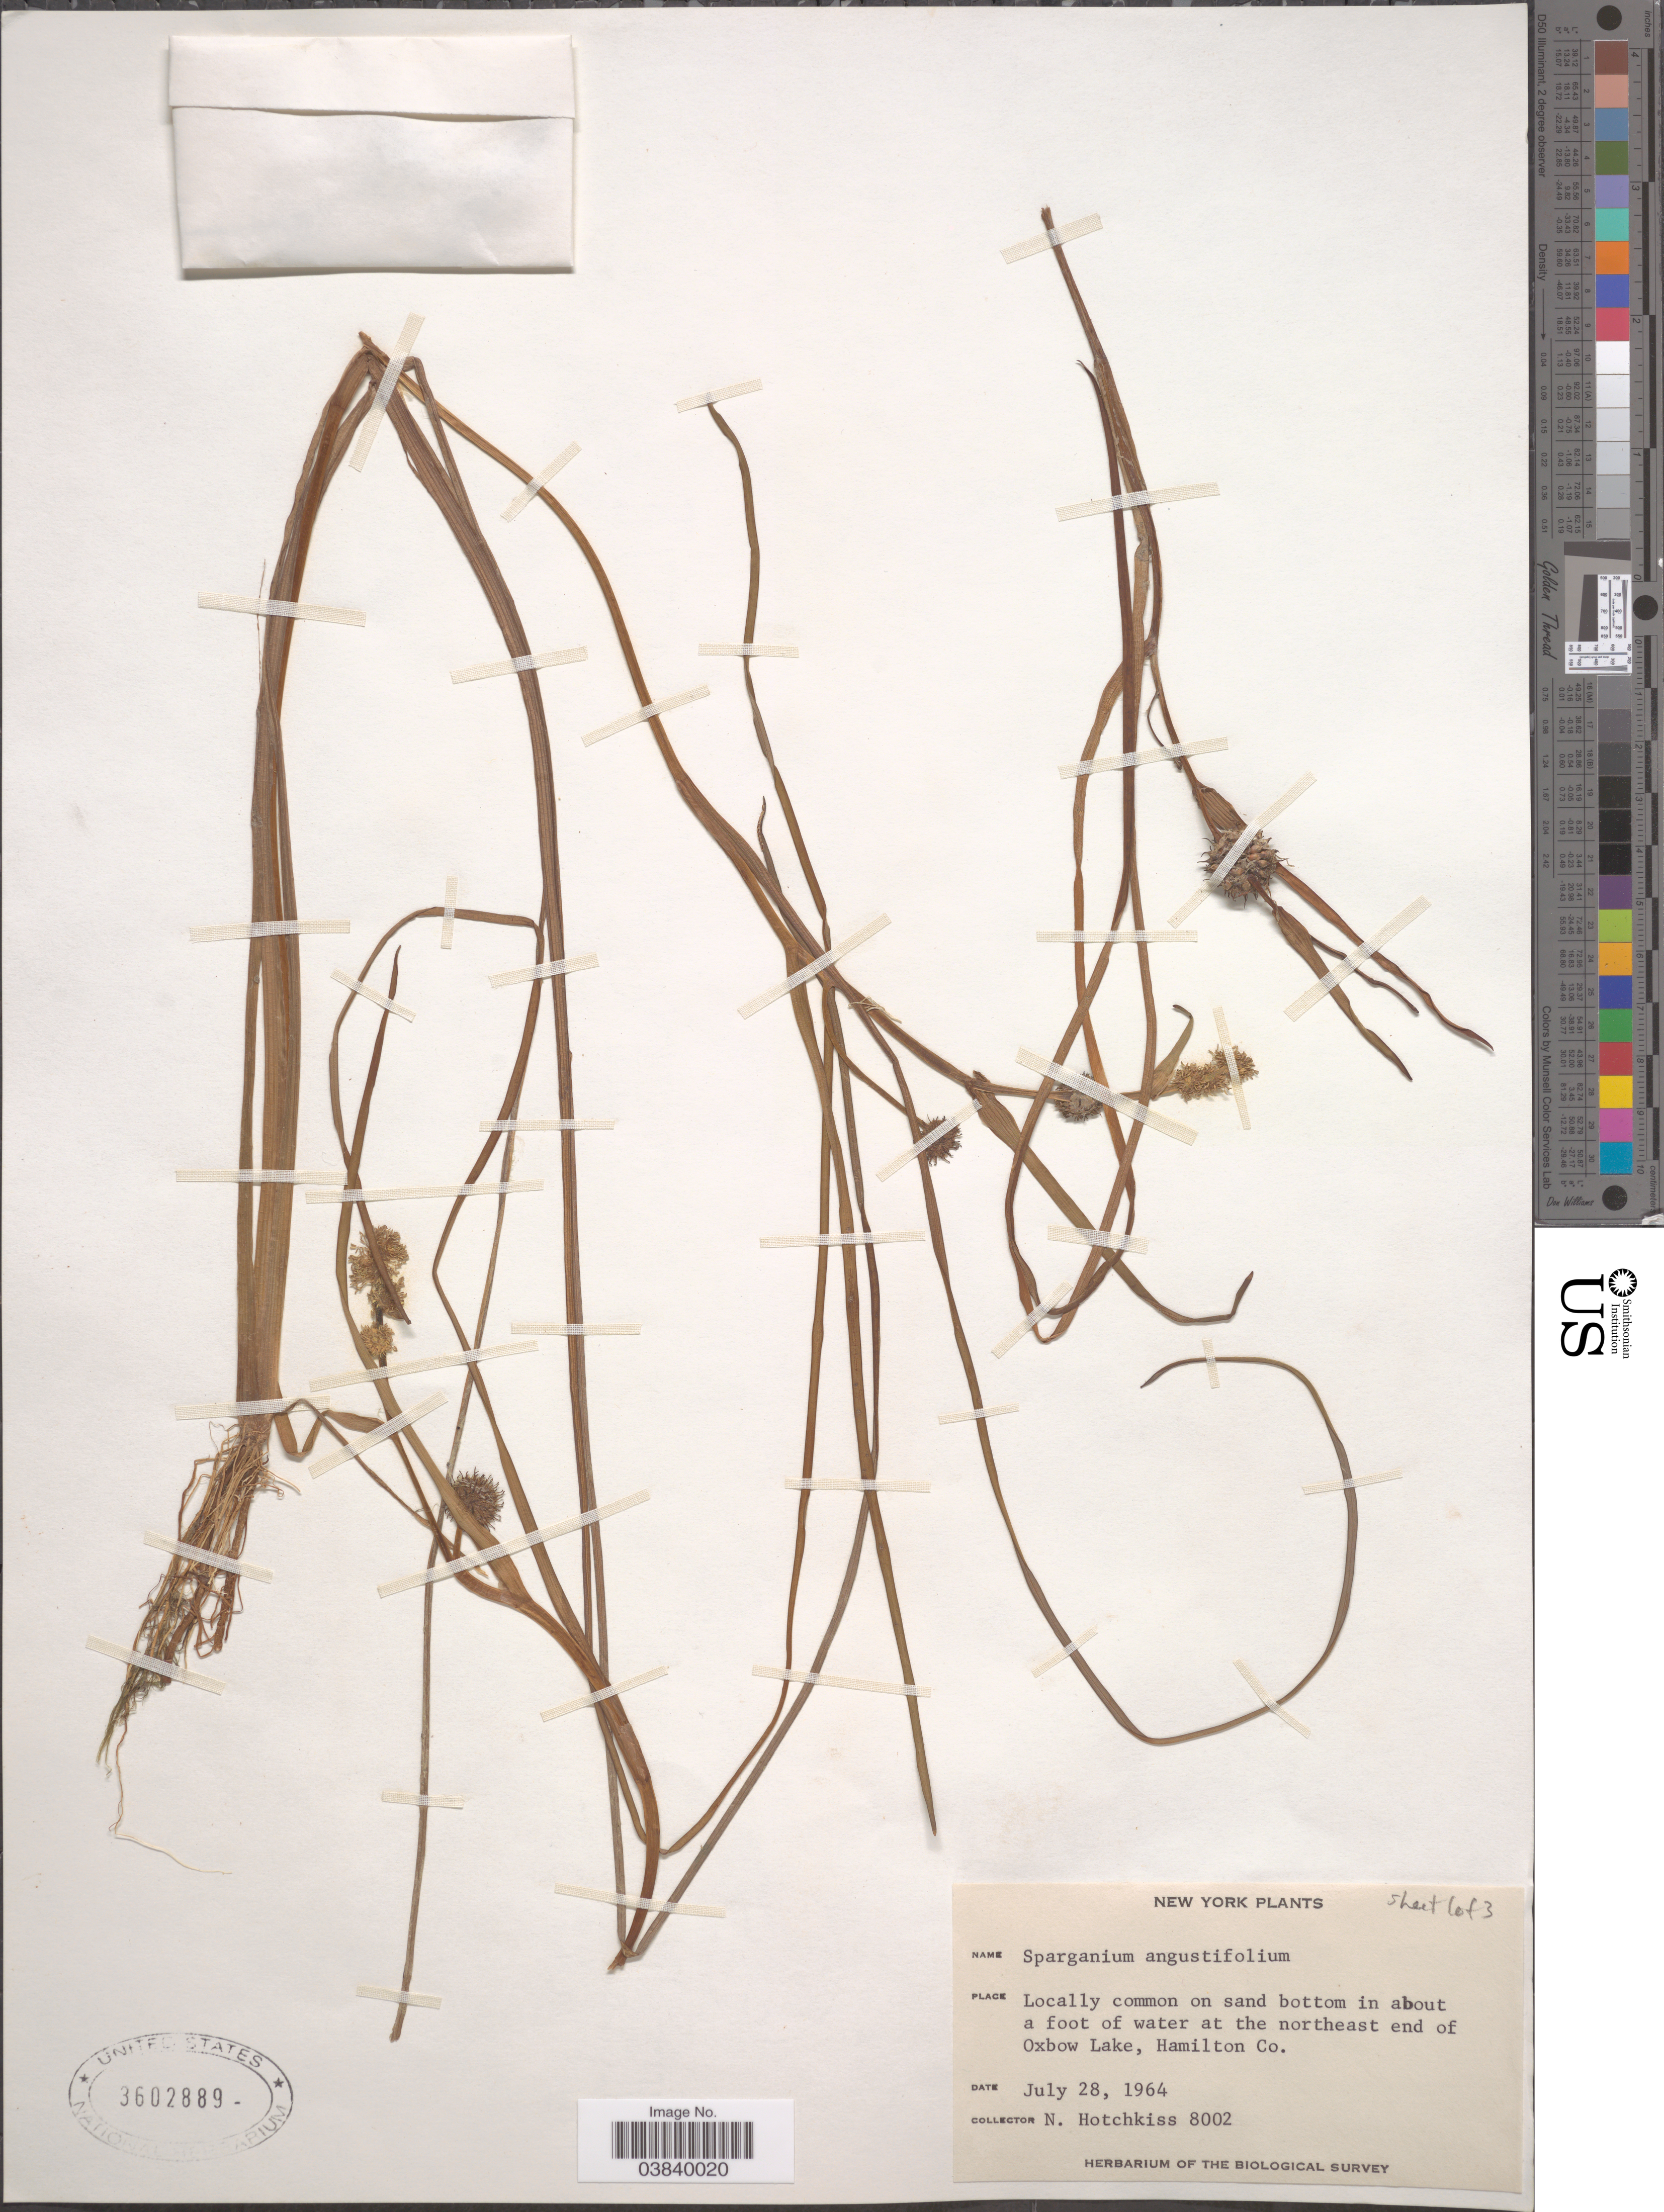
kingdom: Plantae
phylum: Tracheophyta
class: Liliopsida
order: Poales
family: Typhaceae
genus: Sparganium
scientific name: Sparganium angustifolium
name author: Michx.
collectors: N. Hotchkiss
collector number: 8002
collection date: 1964-07-28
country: United States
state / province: New York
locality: At the northeast end of Oxbow Lake, Hamilton Co.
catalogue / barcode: US 3602889